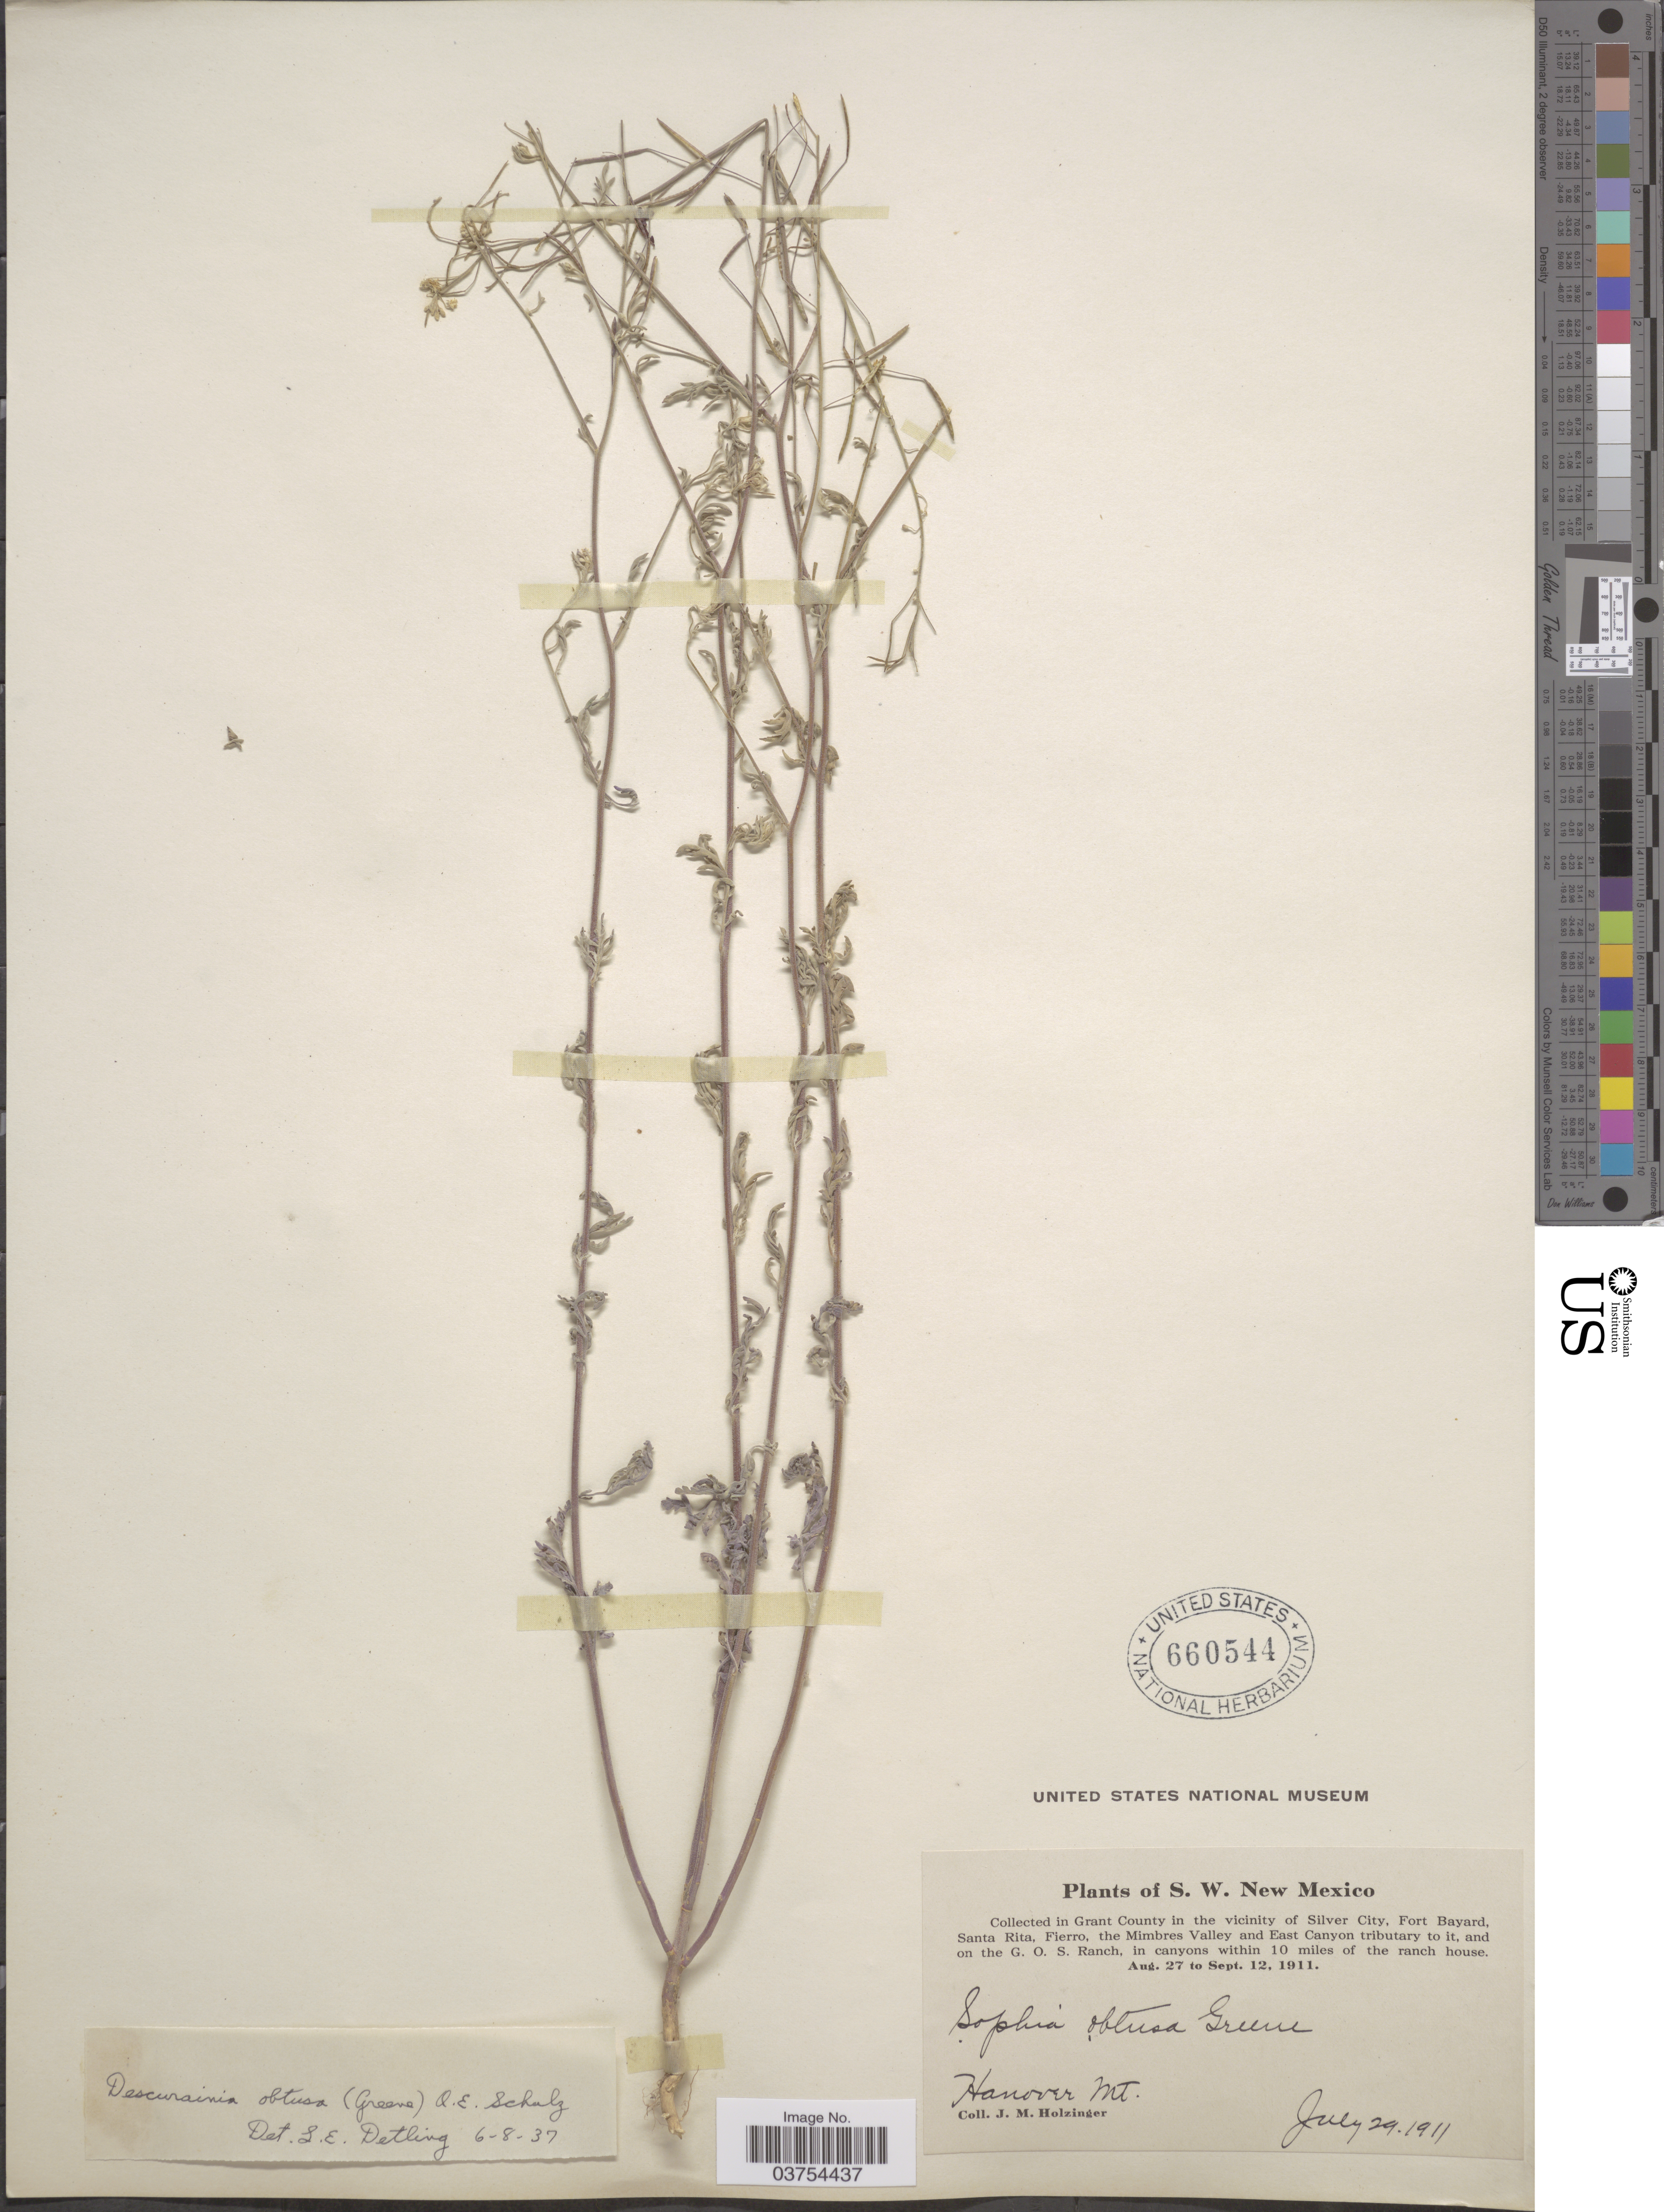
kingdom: Plantae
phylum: Tracheophyta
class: Magnoliopsida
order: Brassicales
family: Brassicaceae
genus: Descurainia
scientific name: Descurainia obtusa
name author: (Greene & C.A. Mey.) O.E. Schulz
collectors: J. M. Holzinger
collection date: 1911-07-29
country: United States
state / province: New Mexico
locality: S.W. New Mexico. Grant County in the vicinity of Silver City, Fort Bayard, Santa Rita, Fierro, the Mimbres Valley and East Canyon tributary to it, and on the G.O.S. Ranch, in canyons within 10 miles of the ranch house. Hanover Mt.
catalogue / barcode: US 660544